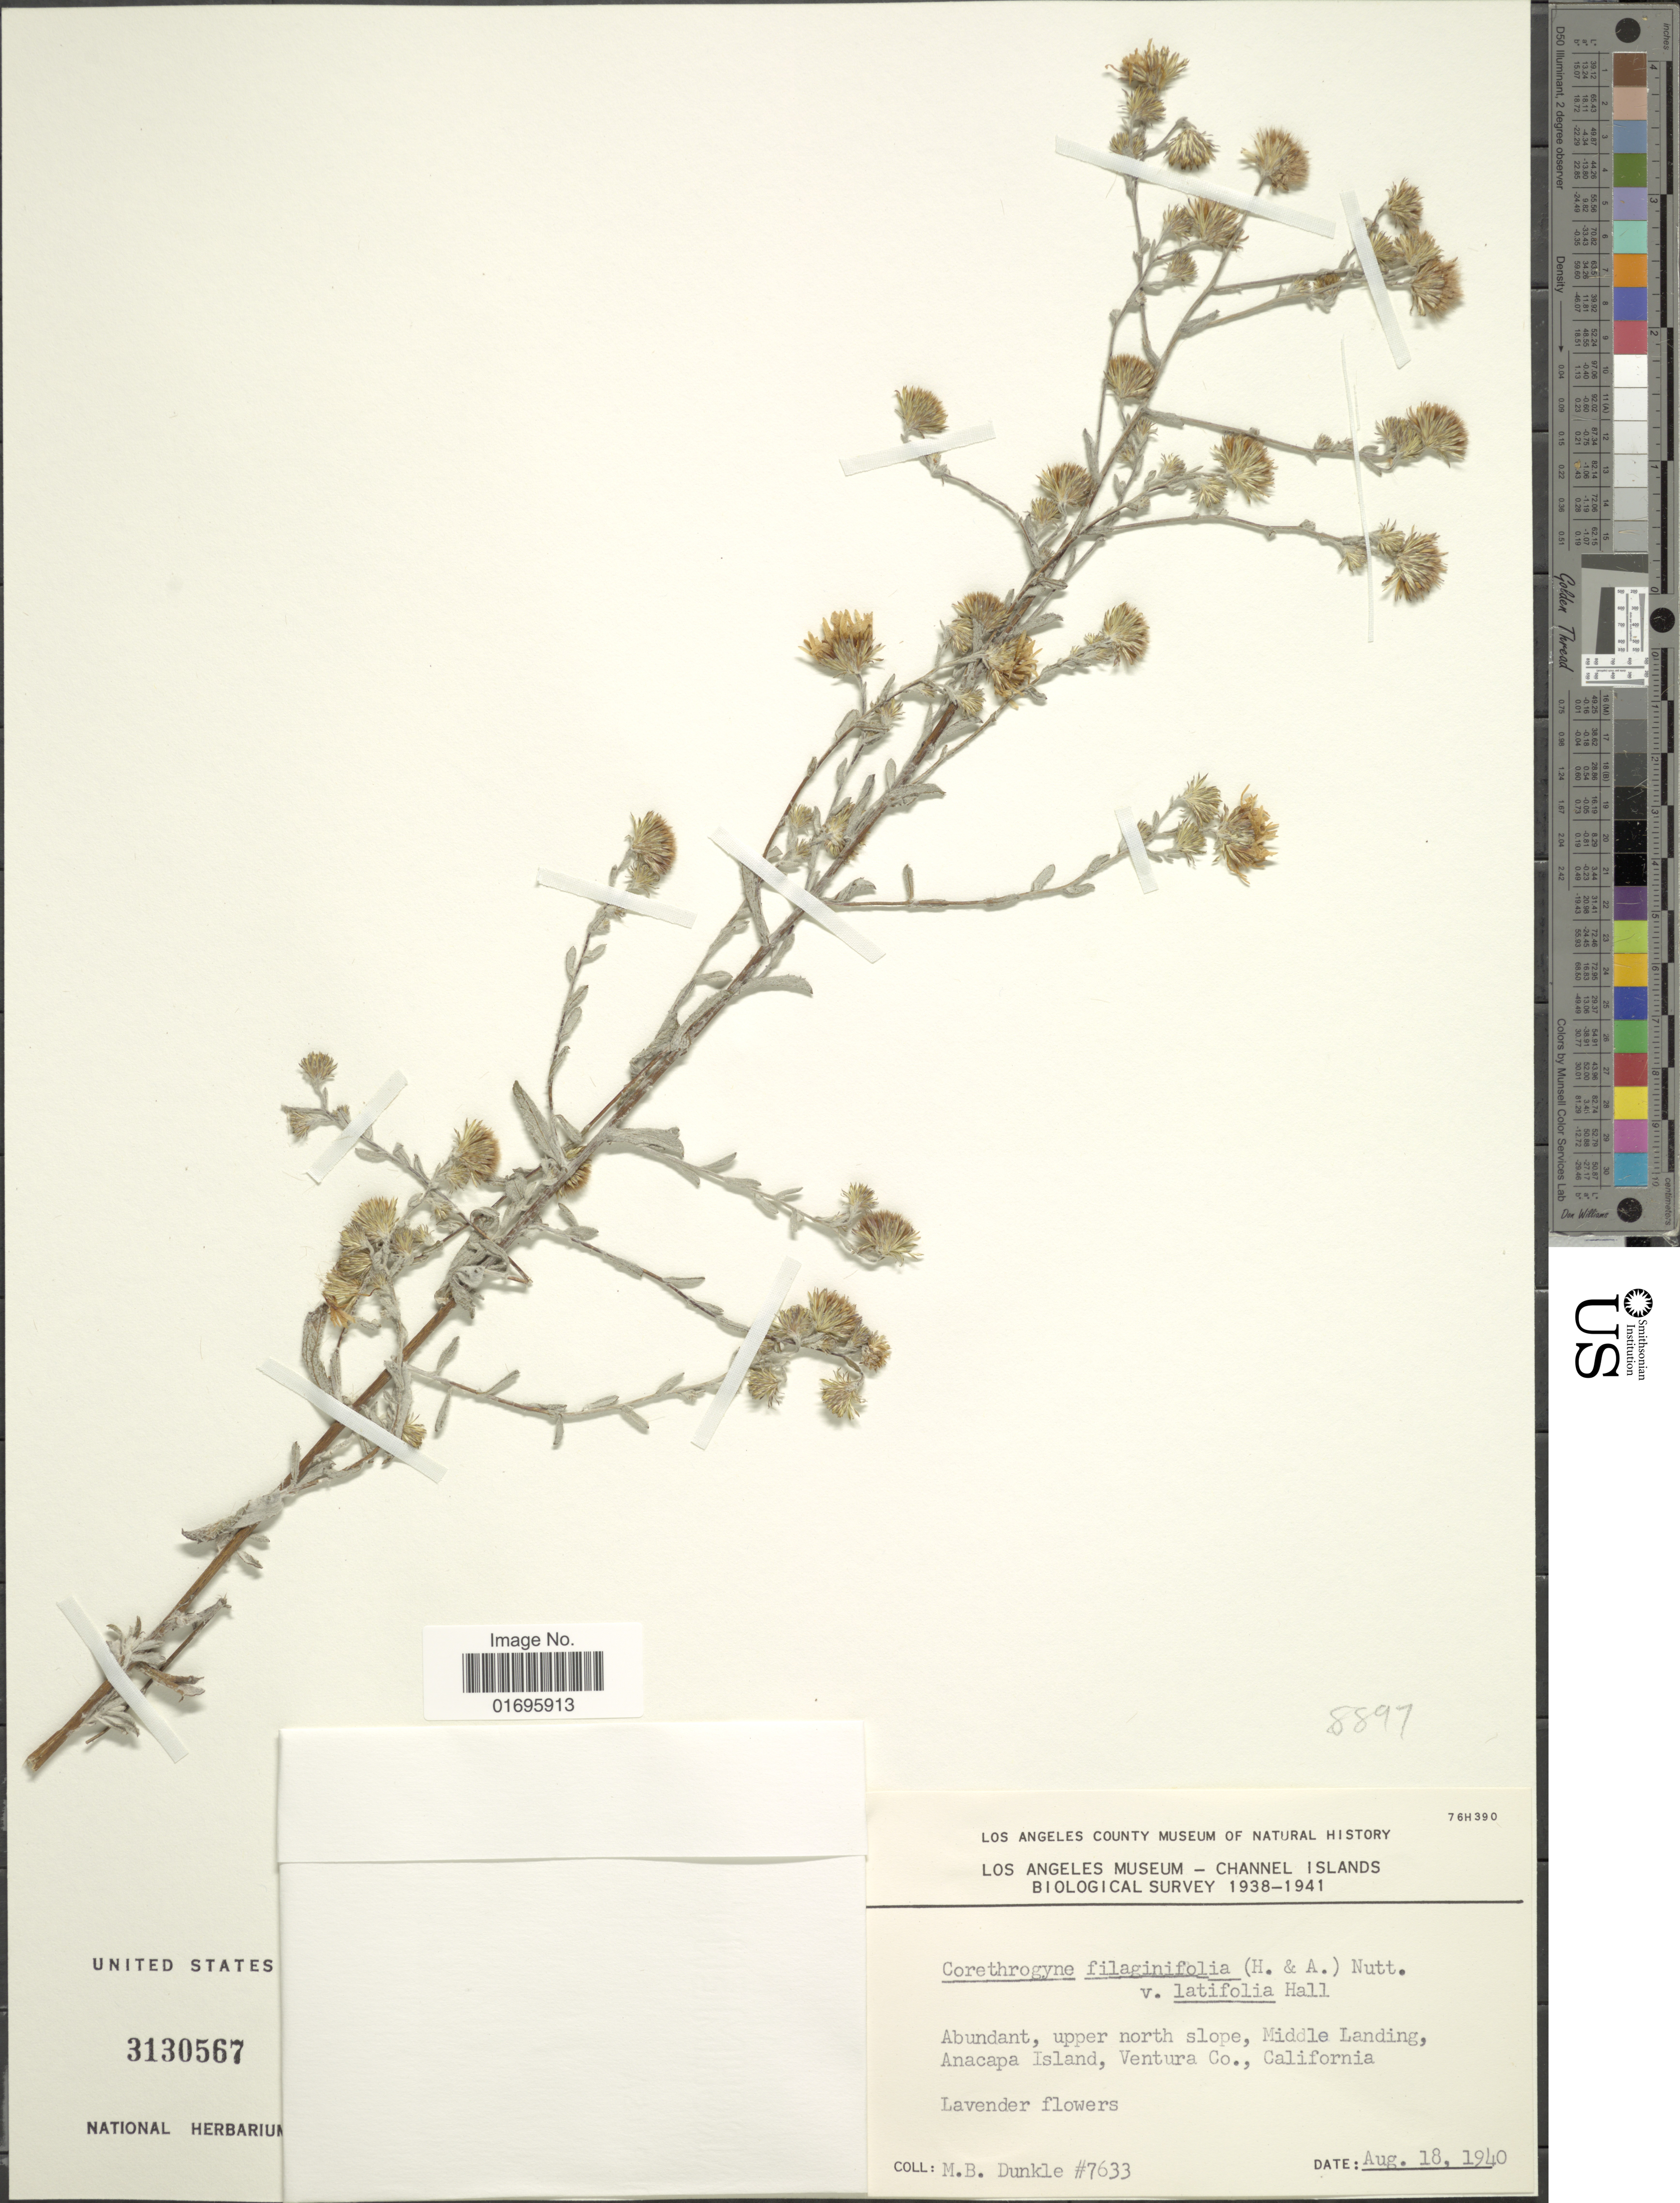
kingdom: Plantae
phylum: Tracheophyta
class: Magnoliopsida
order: Asterales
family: Asteraceae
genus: Corethrogyne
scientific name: Corethrogyne filaginifolia var. filaginifolia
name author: (Hook.) Nutt.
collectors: M. Dunkle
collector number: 7633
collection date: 1940-08-18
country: United States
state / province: California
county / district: Ventura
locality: Abundant, upper north slope, Middle Landing, Anacapa Island, Ventura Co., California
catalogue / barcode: US 3130567